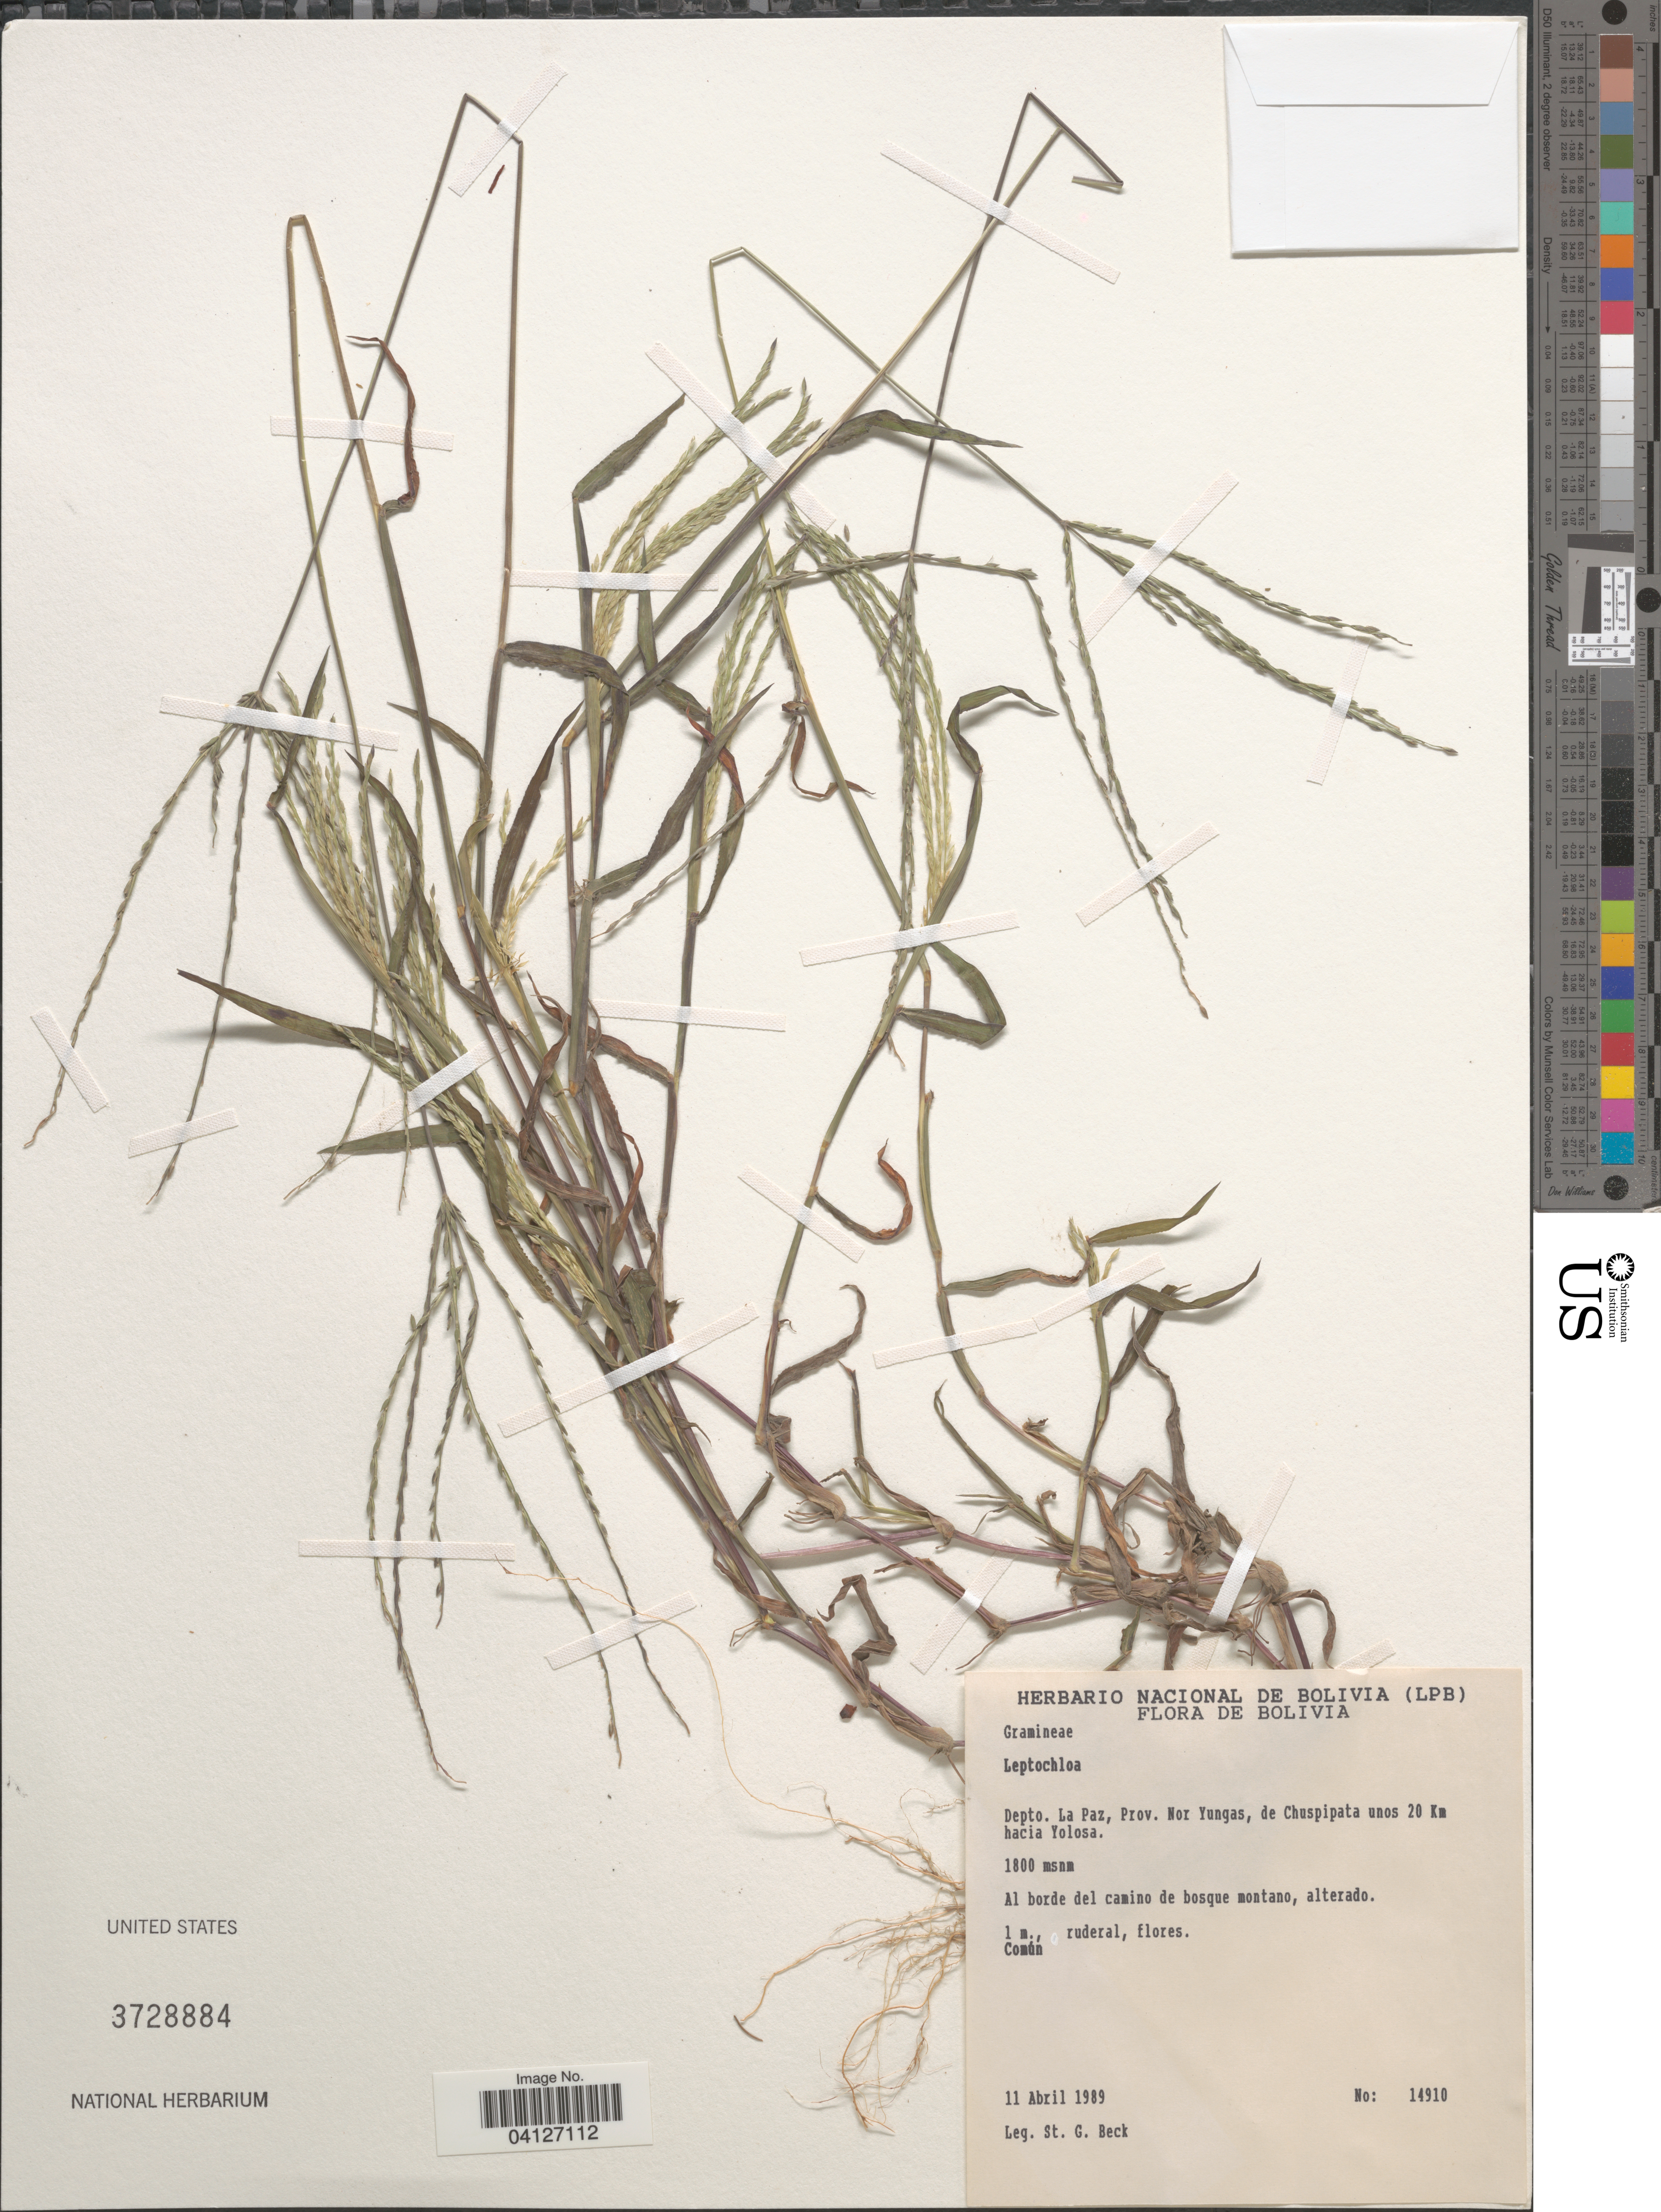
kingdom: Plantae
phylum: Tracheophyta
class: Liliopsida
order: Poales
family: Poaceae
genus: Leptochloa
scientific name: Leptochloa sp.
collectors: S. G. Beck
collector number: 14910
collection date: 1989-04-11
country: Bolivia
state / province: La Paz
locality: Depto. La Paz, Prov. Nor Yungas, de Chuspipata unos 20 Km hacia Yolosa.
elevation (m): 1800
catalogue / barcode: US 3728884